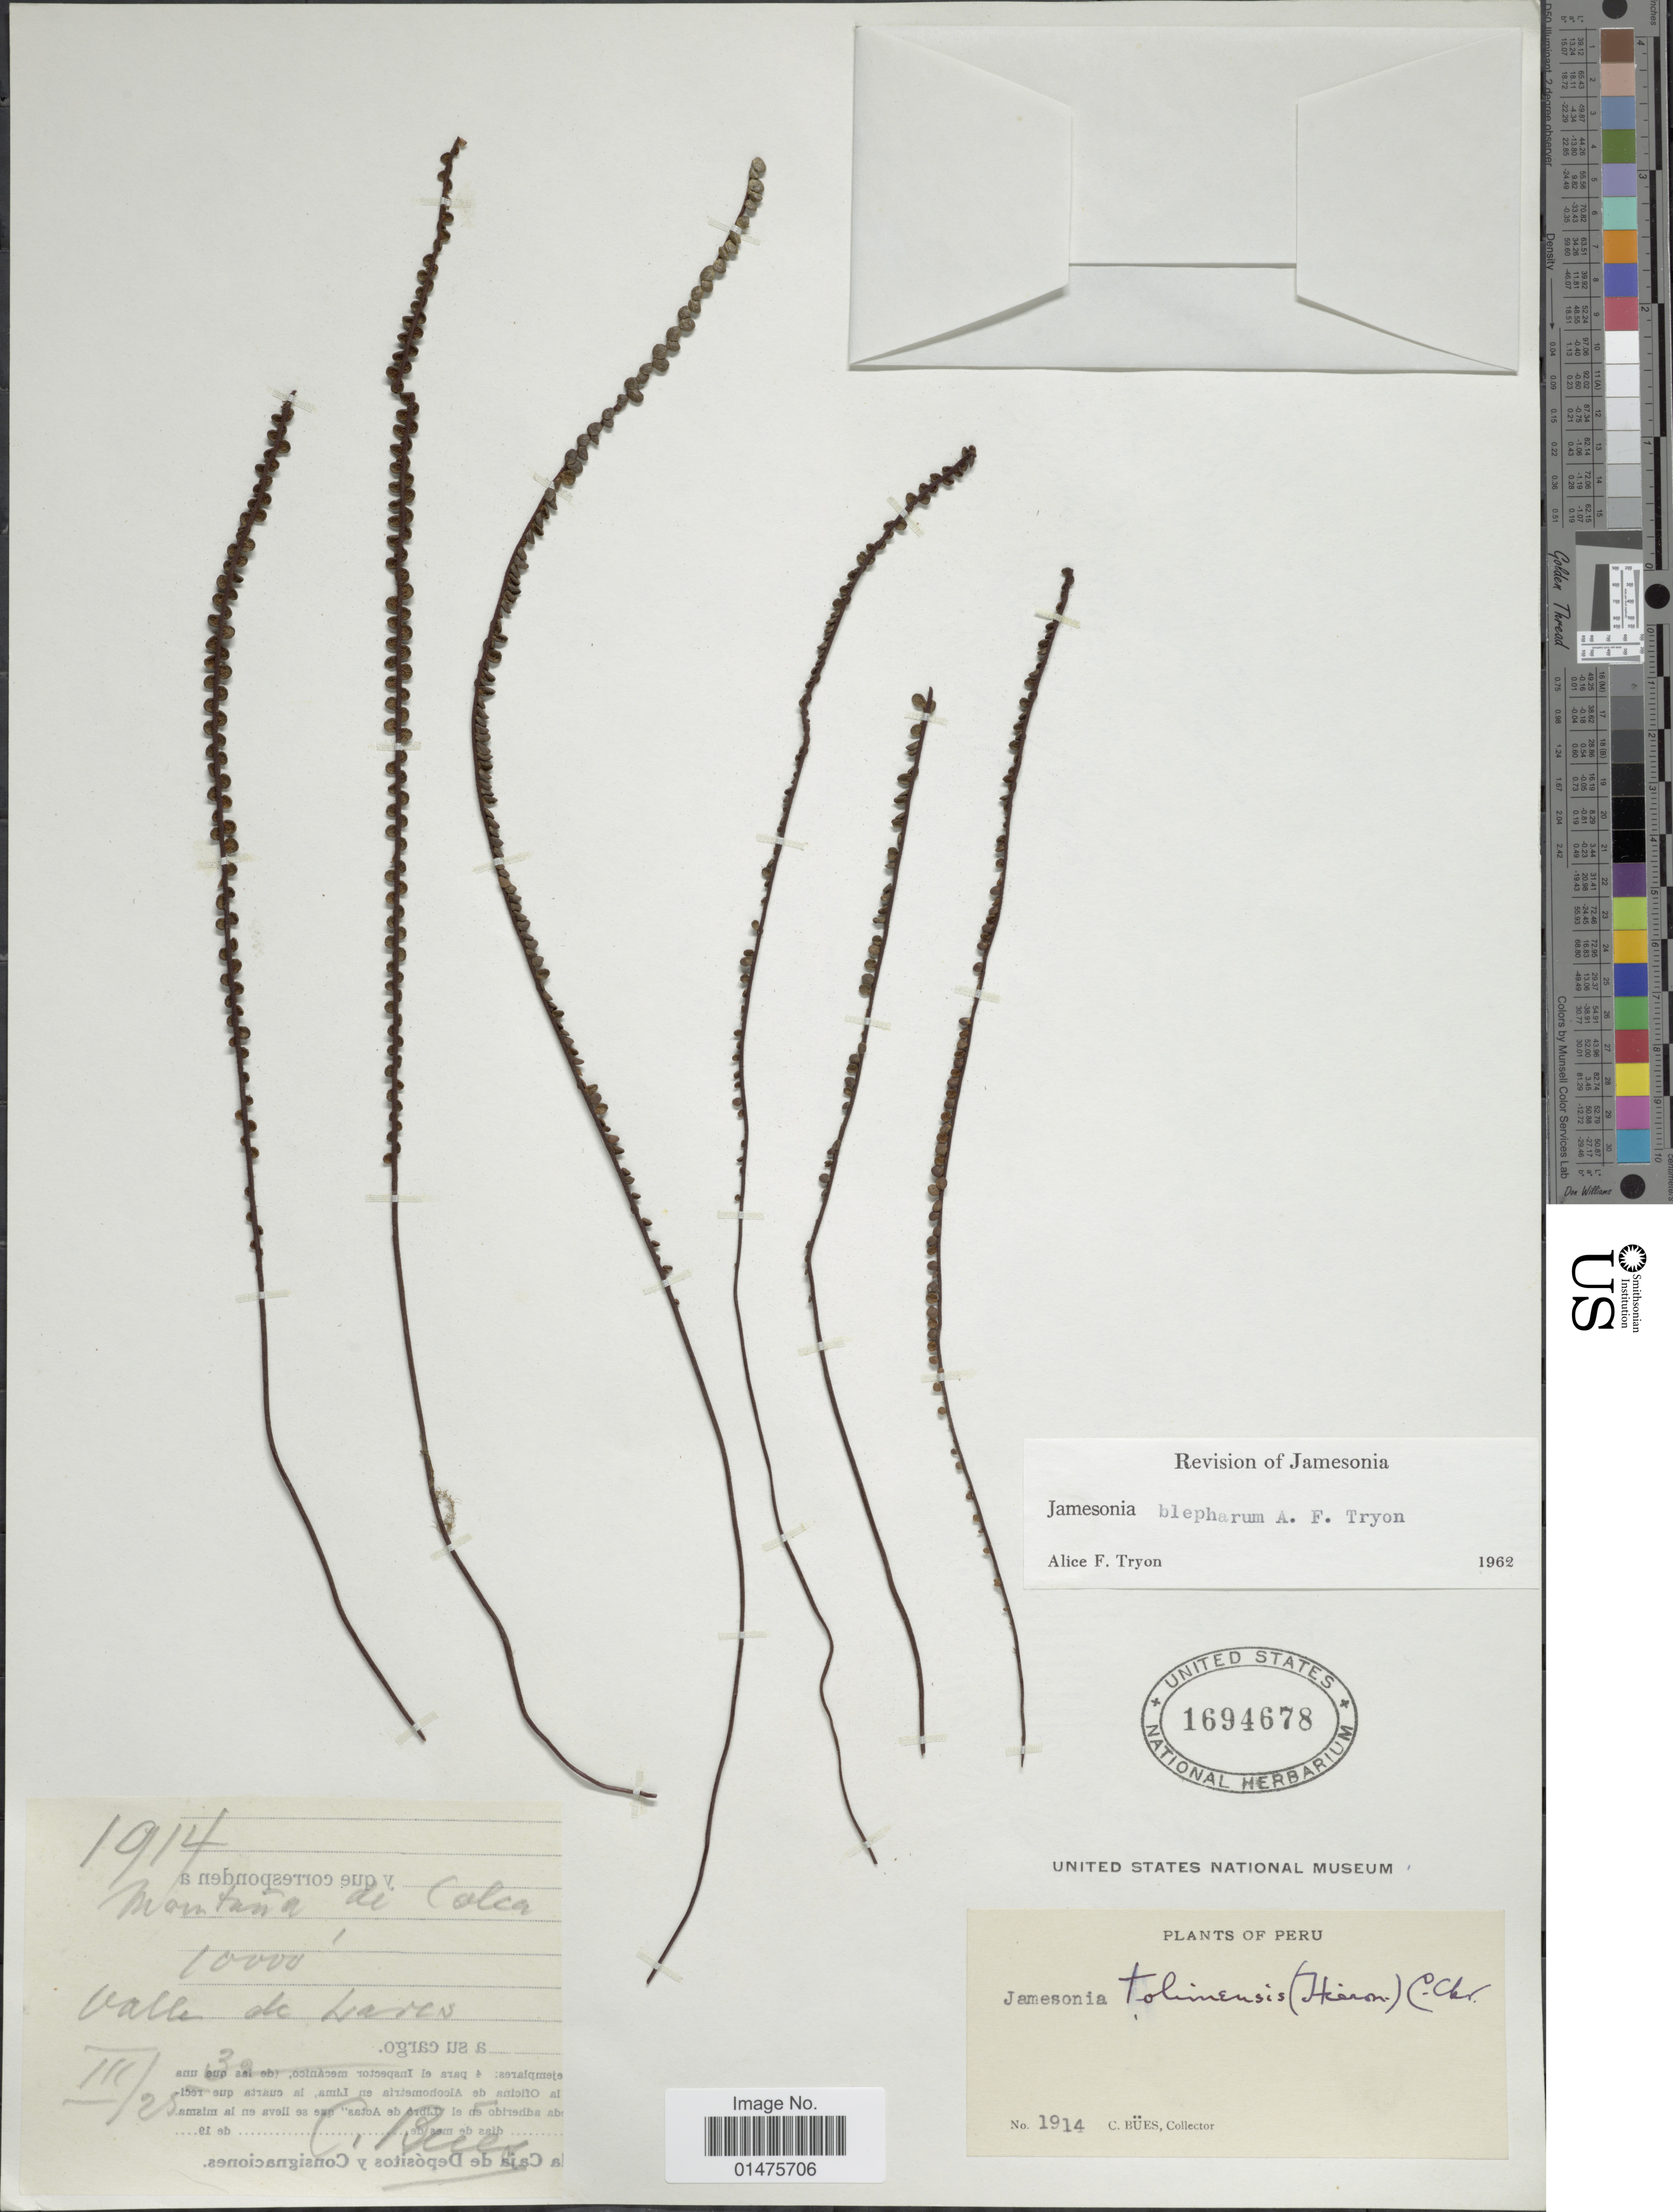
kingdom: Plantae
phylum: Tracheophyta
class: Polypodiopsida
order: Polypodiales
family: Pteridaceae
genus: Jamesonia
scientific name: Jamesonia blepharum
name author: A.F. Tryon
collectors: C. Bues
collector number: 1914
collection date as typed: Transcribed d/m/y: 25/3/32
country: Peru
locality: Montana de Colca, Valle de Lares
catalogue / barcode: US 1694678